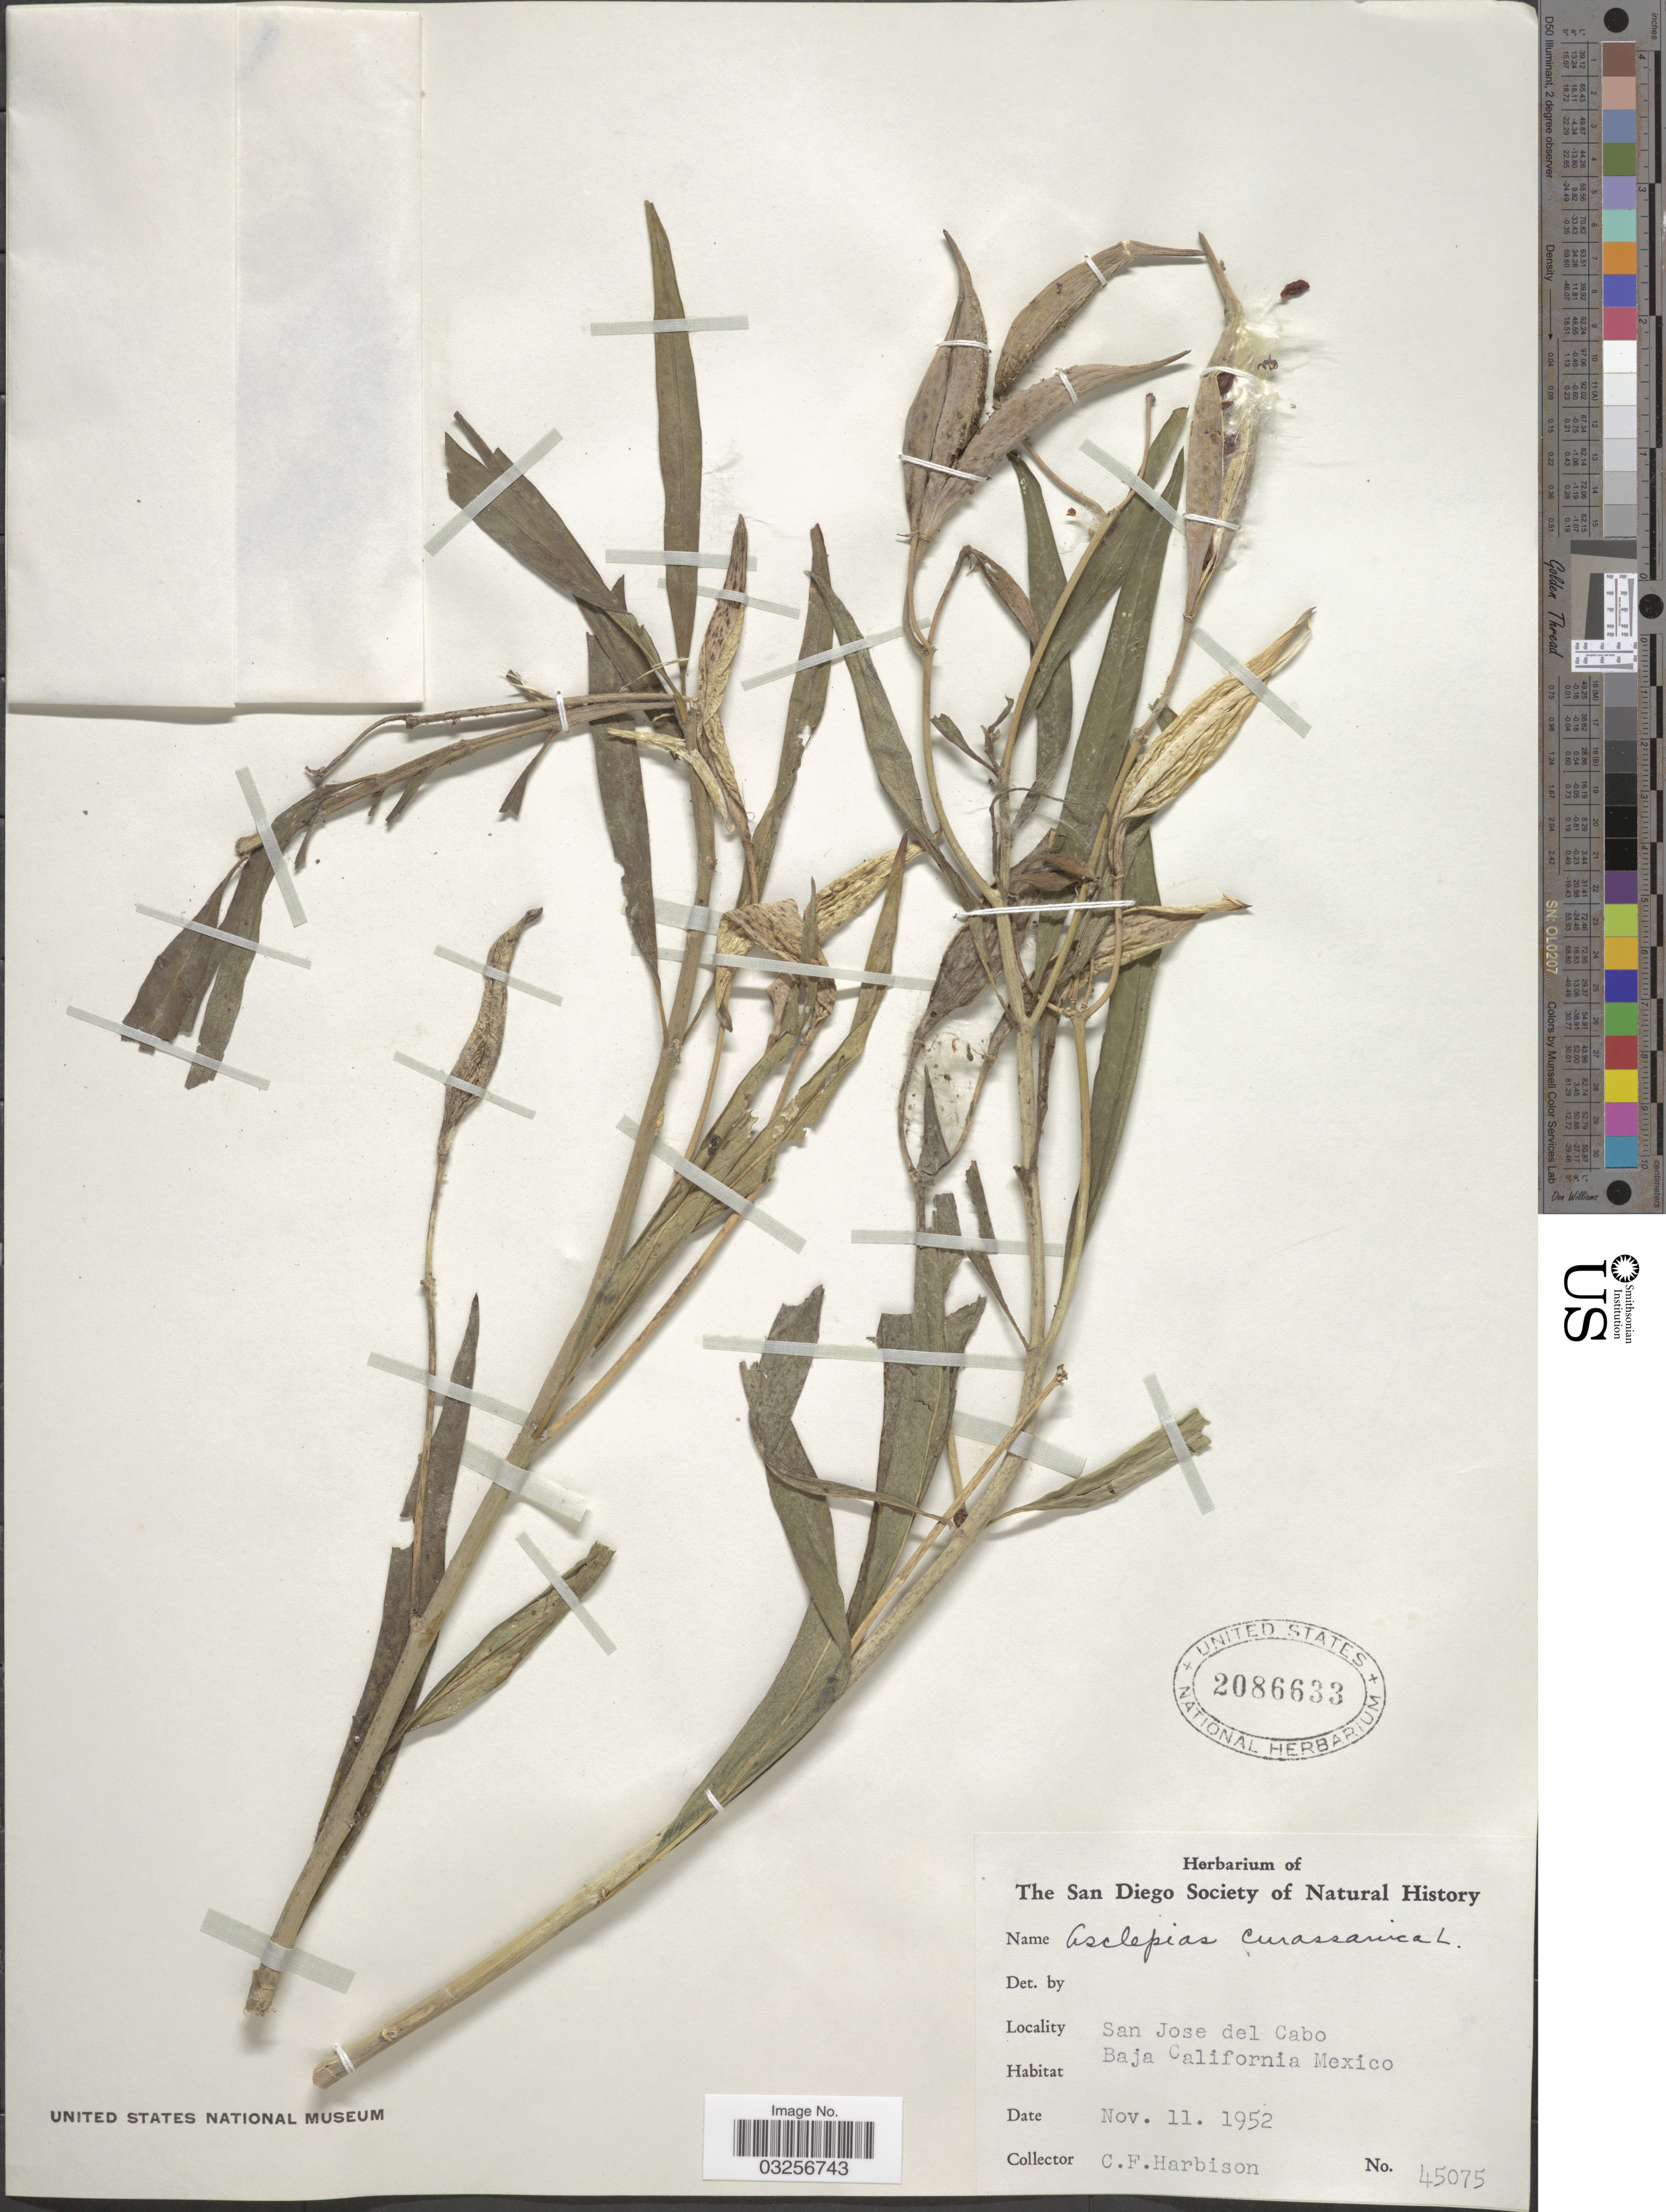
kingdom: Plantae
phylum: Tracheophyta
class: Magnoliopsida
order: Gentianales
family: Apocynaceae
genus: Asclepias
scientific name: Asclepias curassavica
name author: L.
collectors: C. F. Harbison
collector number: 45075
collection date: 1952-11-11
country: Mexico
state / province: Baja California Sur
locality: San Jose del Cabo.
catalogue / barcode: US 2086633